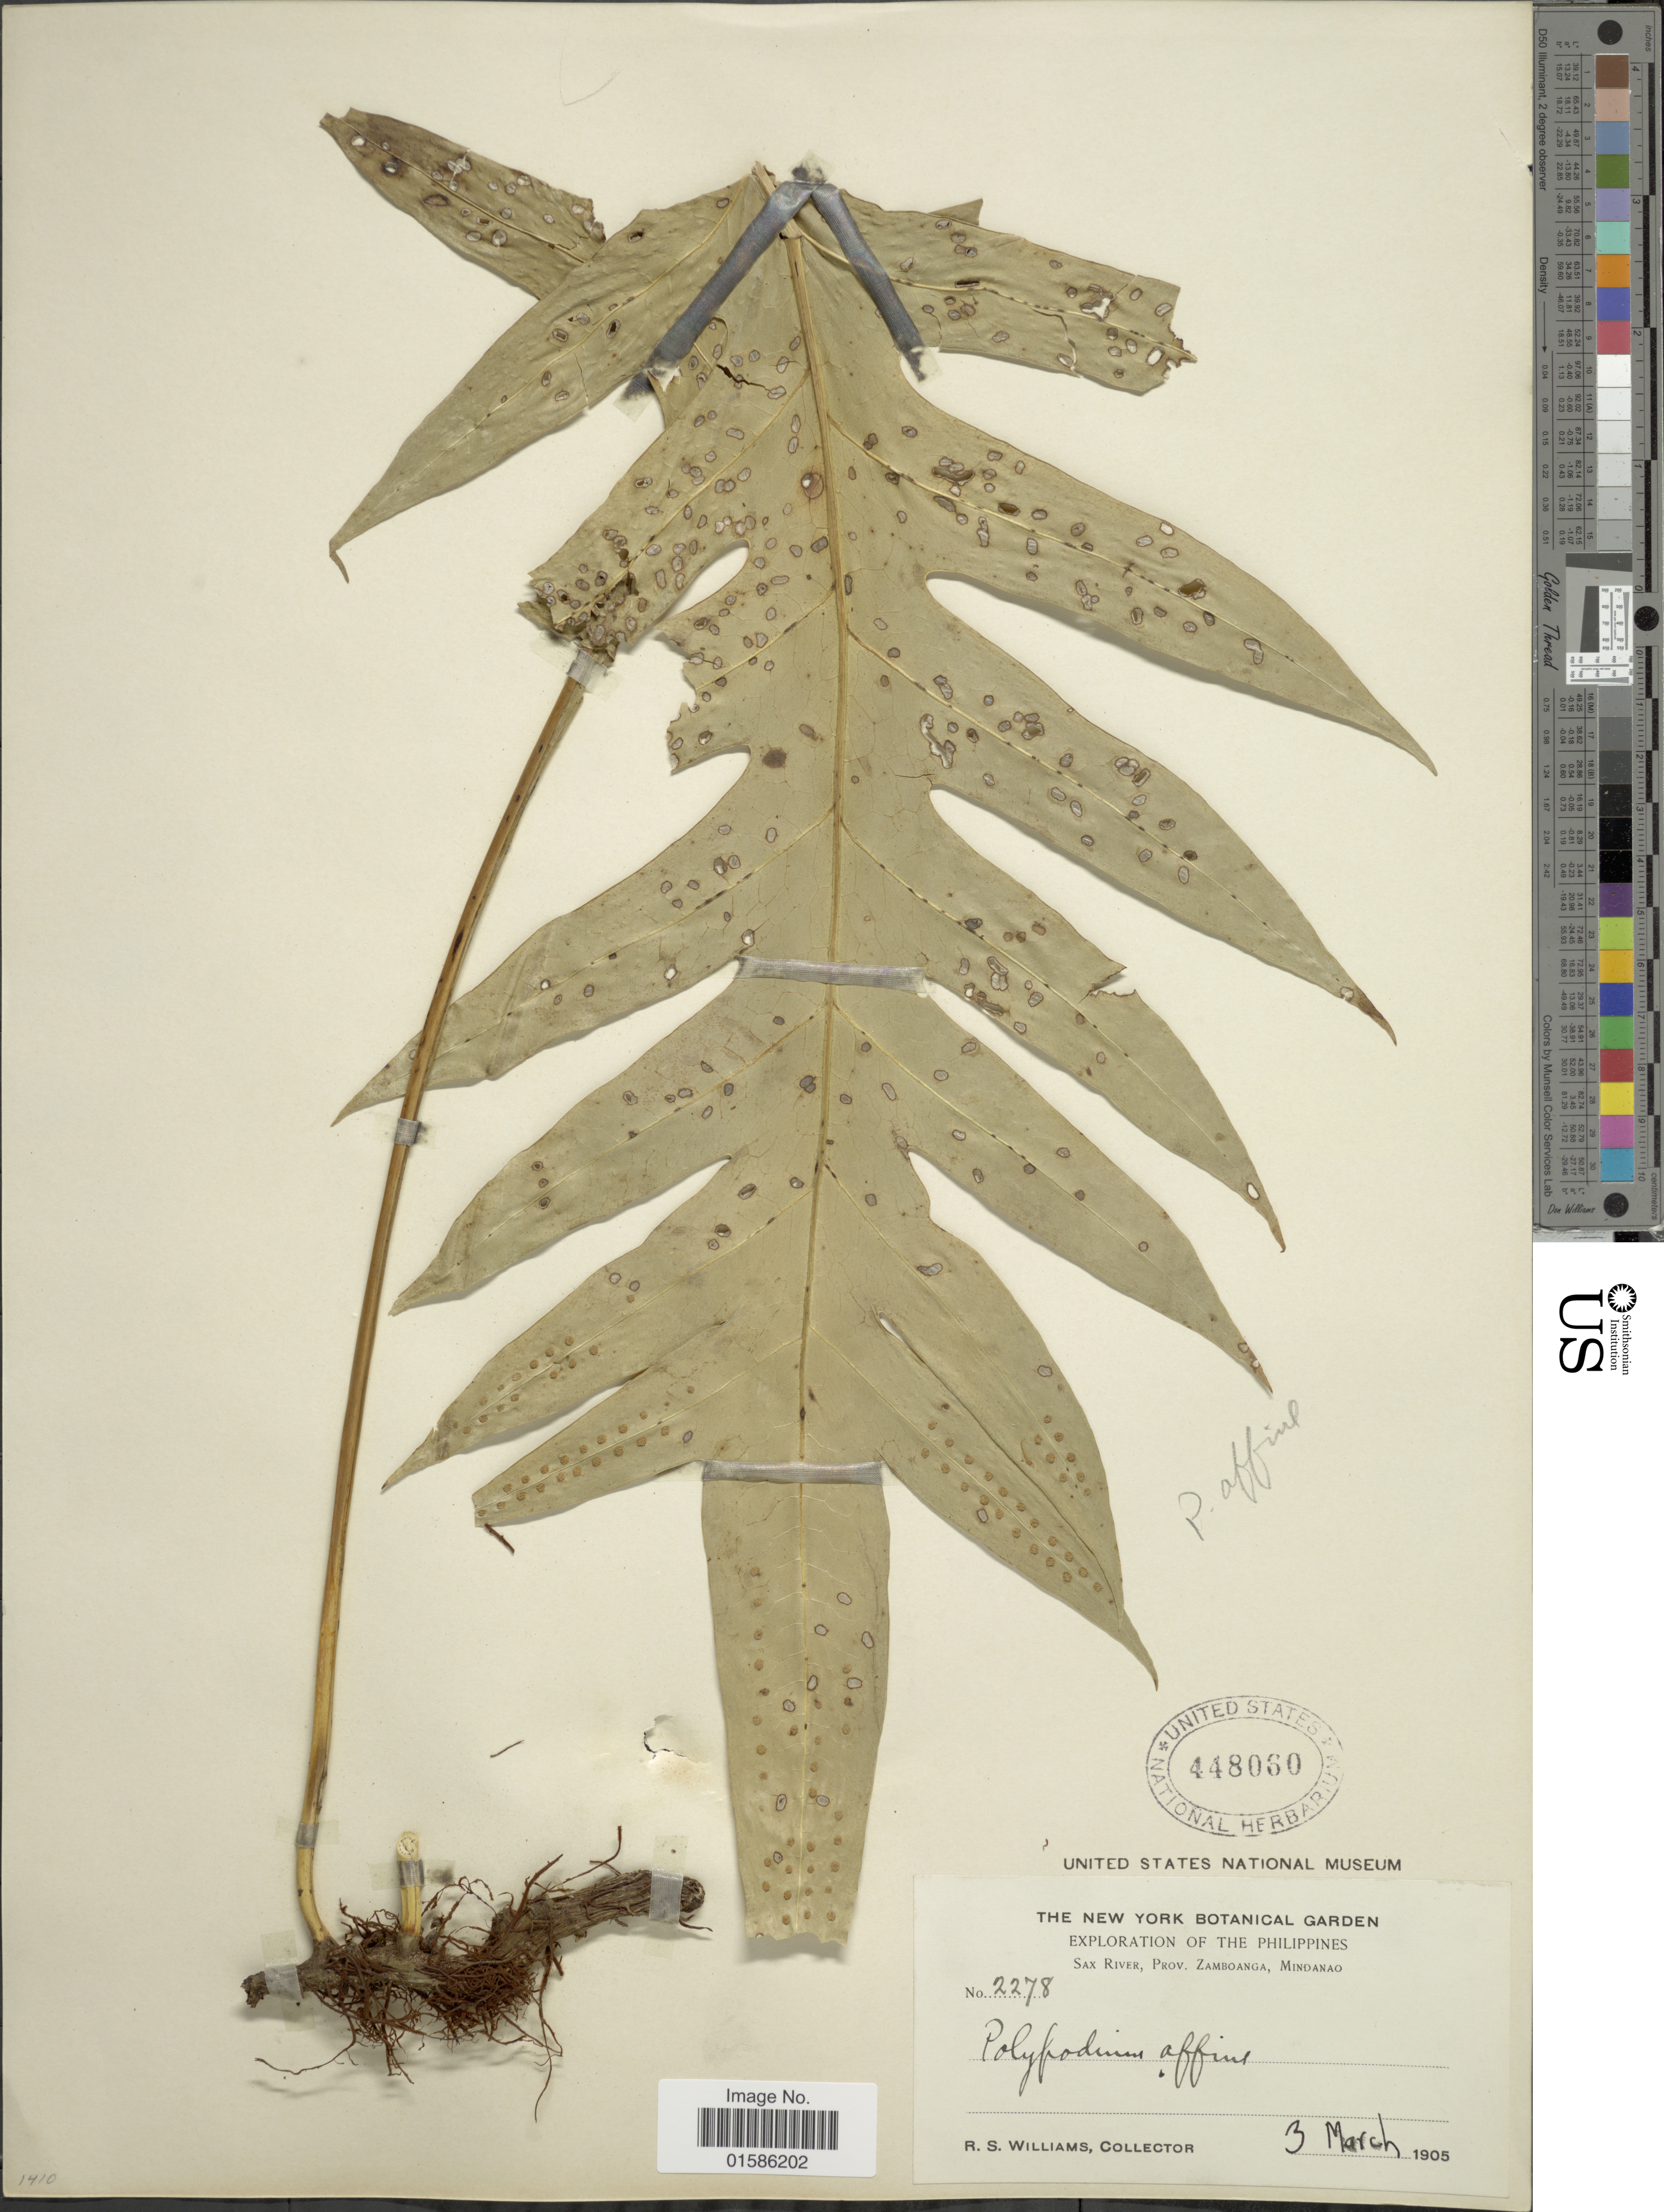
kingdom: Plantae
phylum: Tracheophyta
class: Polypodiopsida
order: Polypodiales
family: Polypodiaceae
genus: Microsorum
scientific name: Microsorum commutatum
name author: (Blume) Copel.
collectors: R. S. Williams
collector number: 2278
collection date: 1905-03-03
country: Philippines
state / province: Zamboanga Peninsula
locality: Sax River, prov. Zamboanga, Mindanao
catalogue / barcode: US 448060